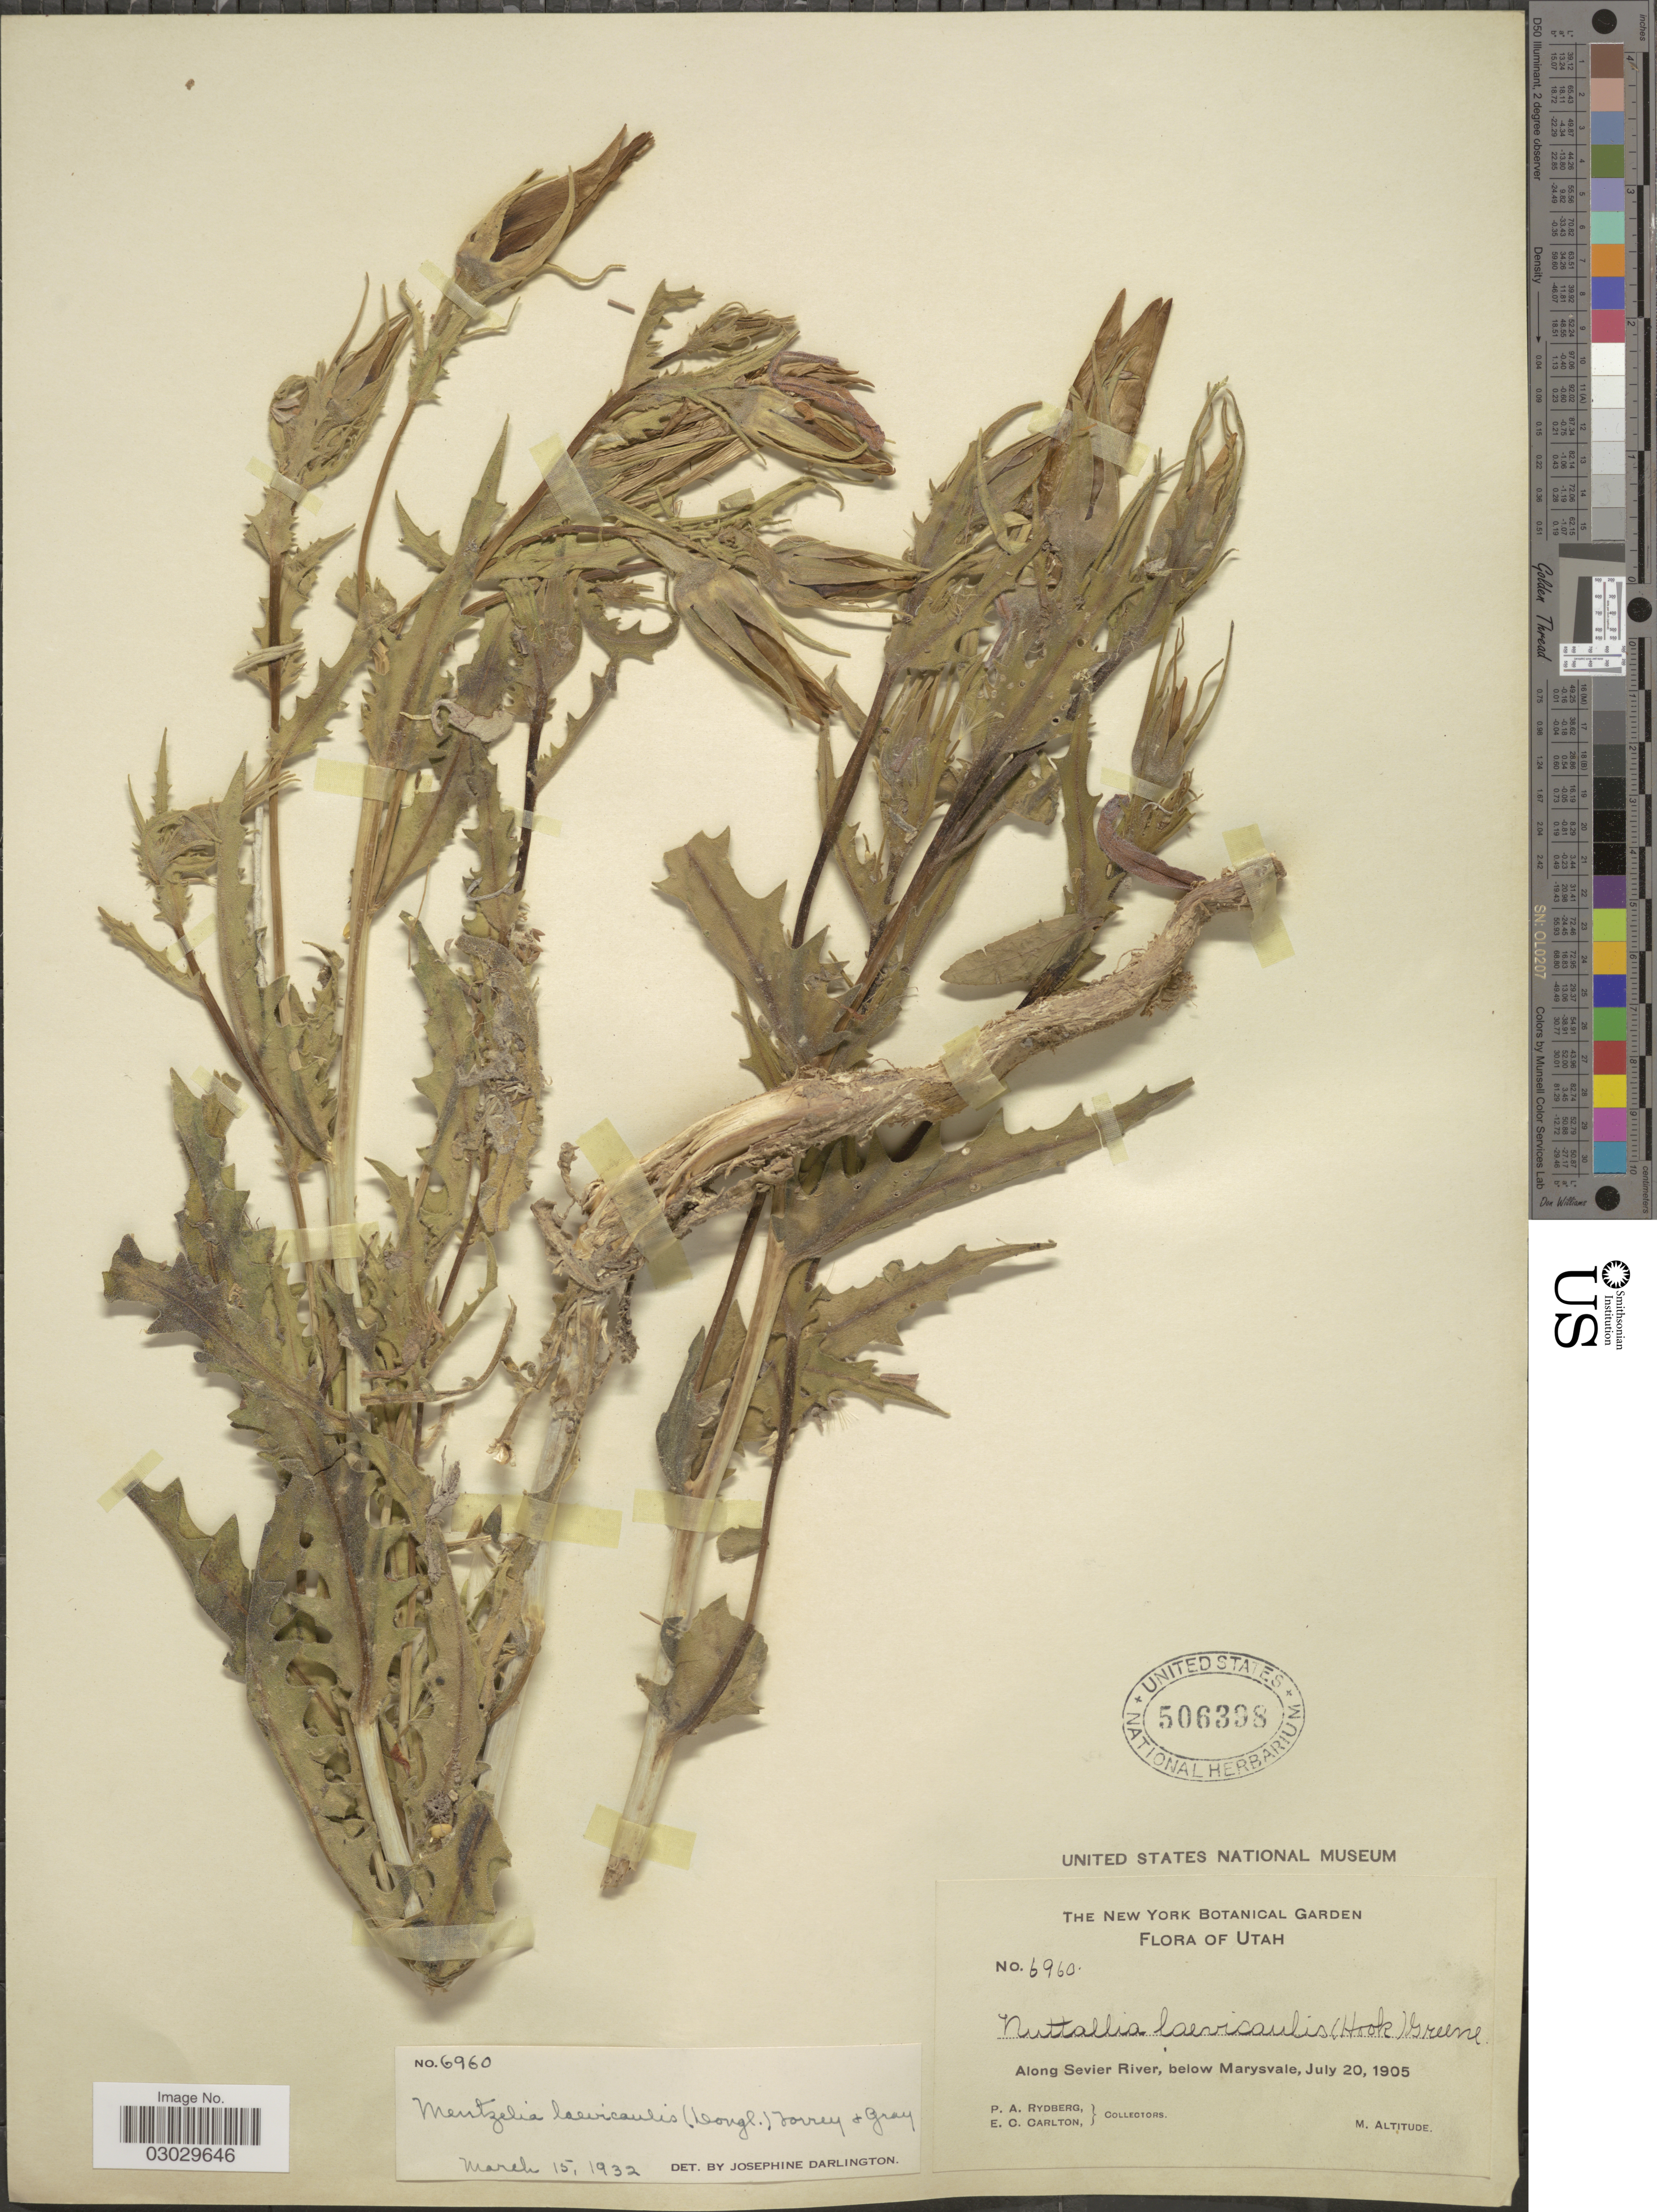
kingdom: Plantae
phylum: Tracheophyta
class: Magnoliopsida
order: Cornales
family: Loasaceae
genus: Mentzelia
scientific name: Mentzelia laevicaulis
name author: (Douglas ex Hook.) Torr. & A. Gray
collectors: P. A. Rydberg & E. Carlton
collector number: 6960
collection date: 1905-07-20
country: United States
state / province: Utah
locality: Along Sevier River, below Marysvale.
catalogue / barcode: US 506398